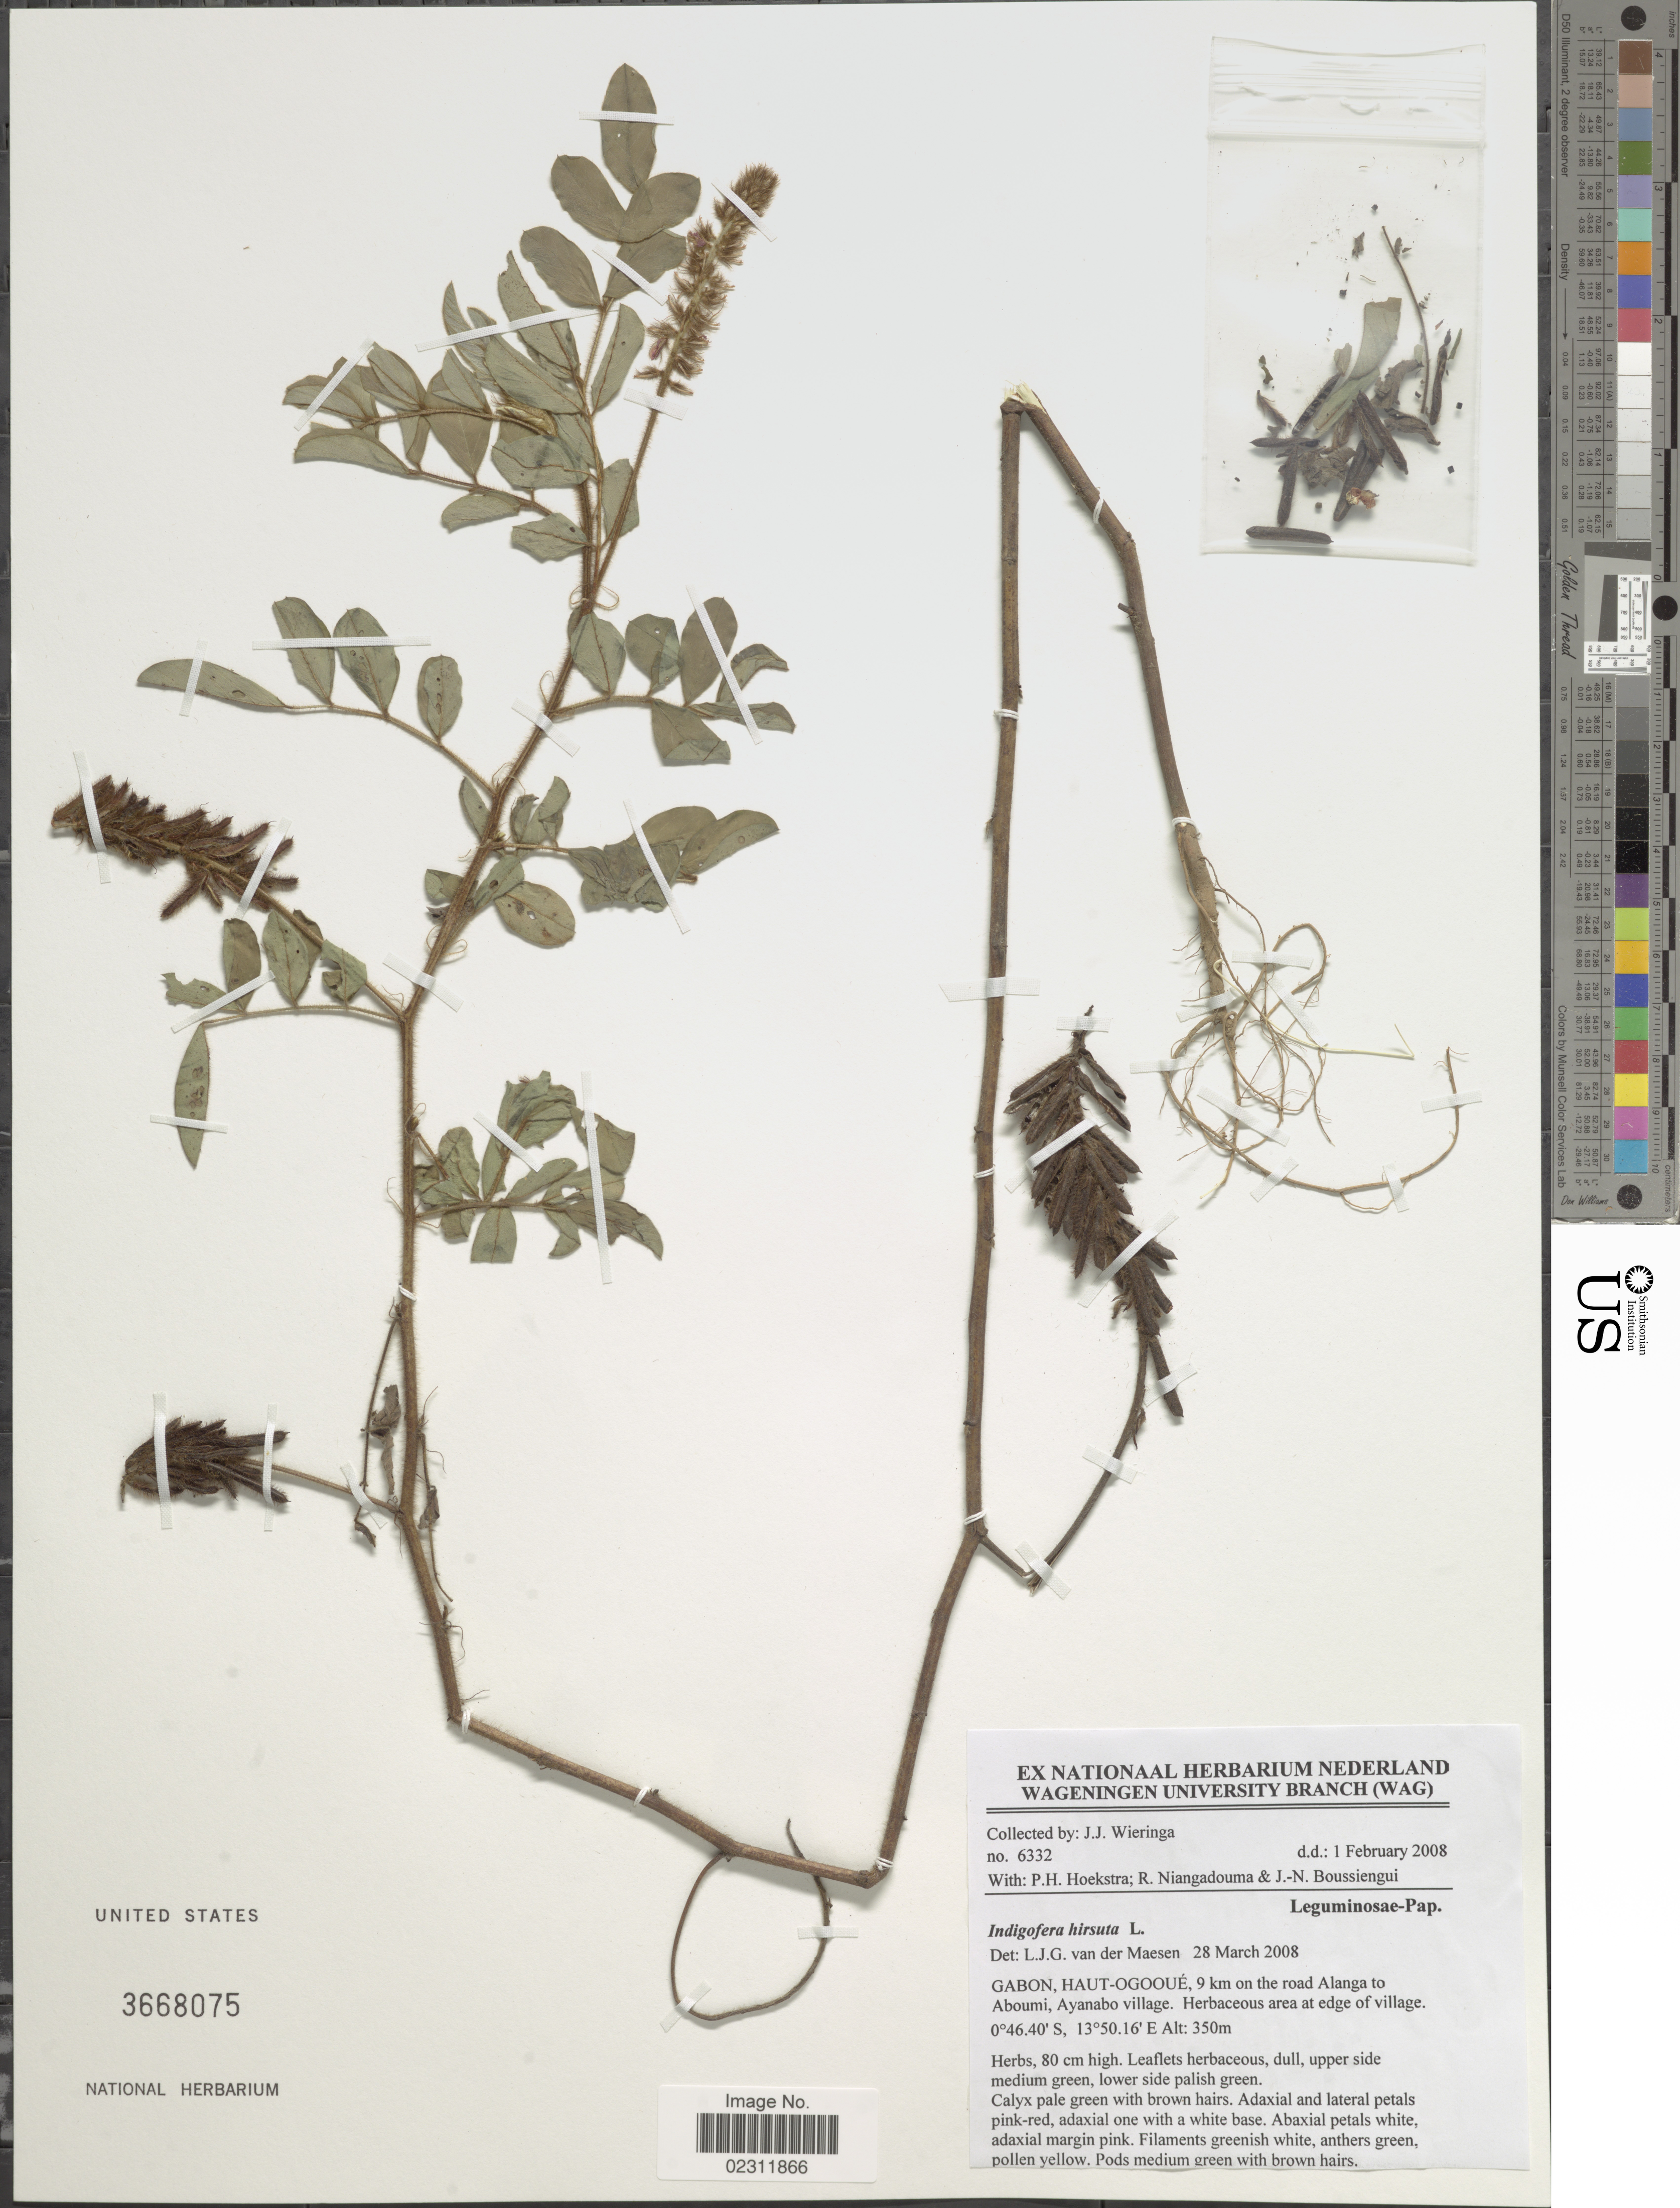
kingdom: Plantae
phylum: Tracheophyta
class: Magnoliopsida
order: Fabales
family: Fabaceae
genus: Indigofera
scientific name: Indigofera hirsuta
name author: L.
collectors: J. Wieringa, P. Hoekstra, R. Niangadouma & J. Boussiengui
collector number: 6332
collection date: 2008-02-01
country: Gabon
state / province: Haut-Ogooue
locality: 9 km on the road Alanga to Aboumi, Ayanabo village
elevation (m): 350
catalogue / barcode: US 3668075